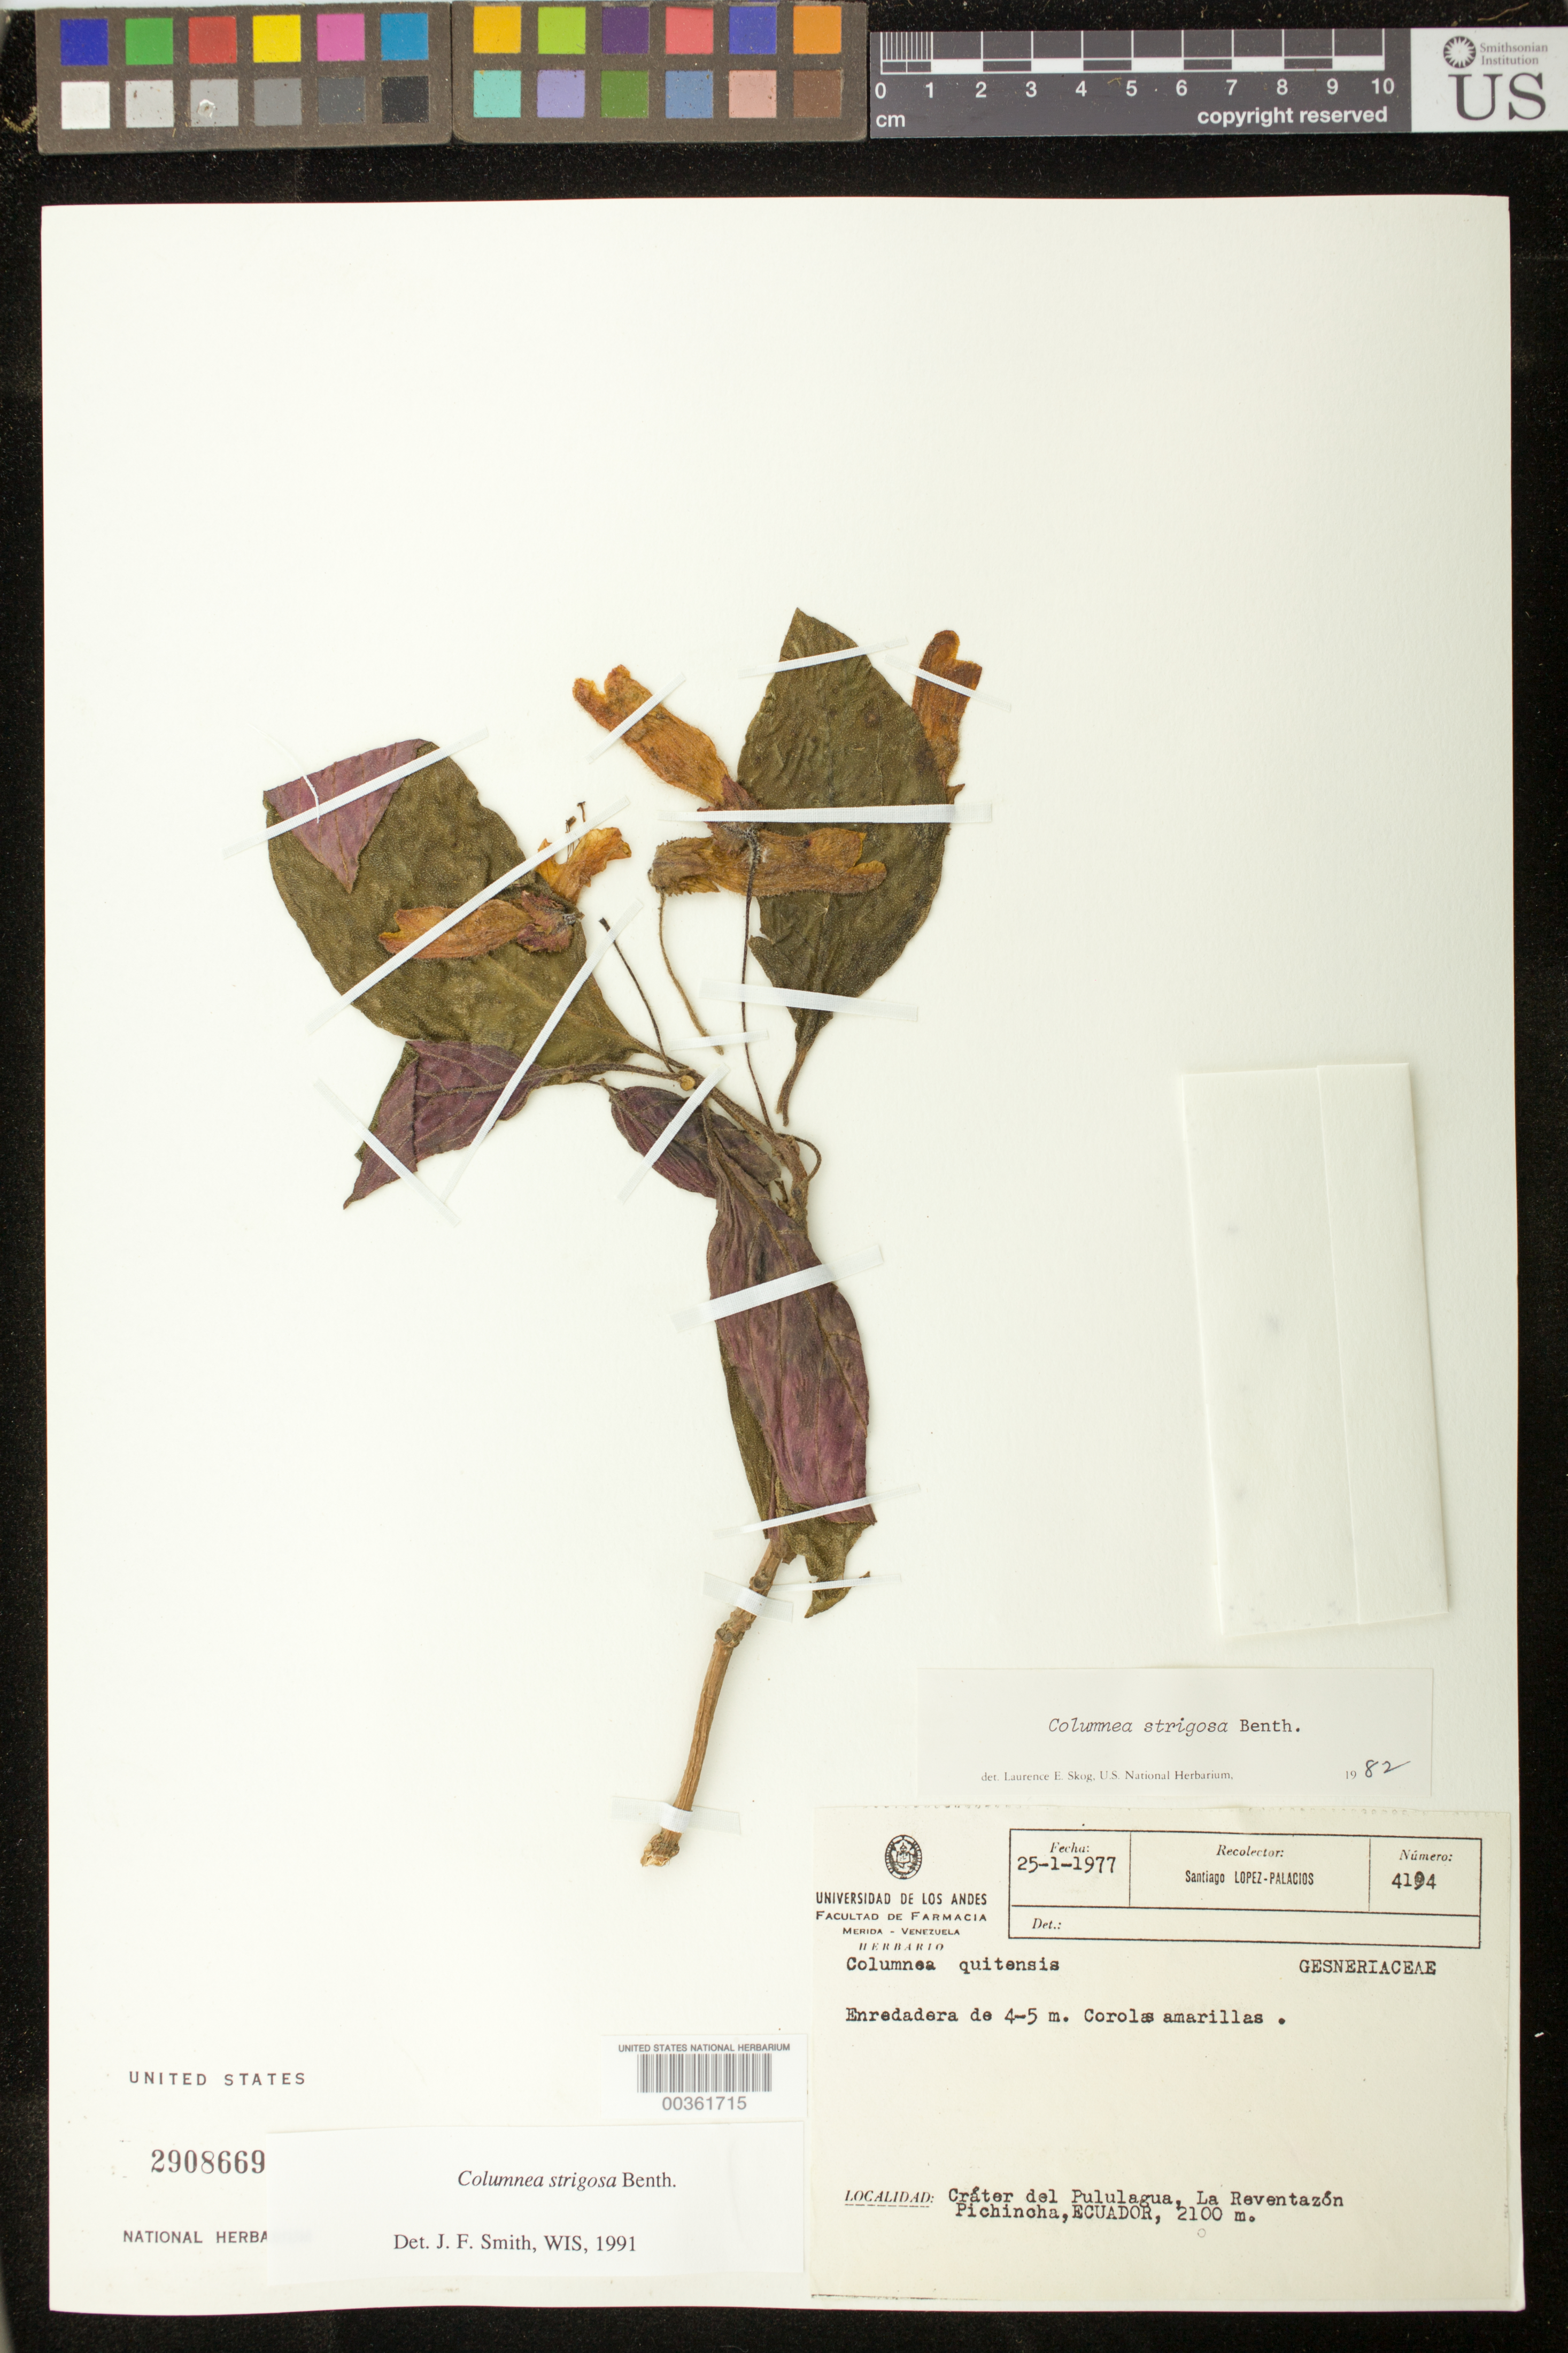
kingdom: Plantae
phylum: Tracheophyta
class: Magnoliopsida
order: Lamiales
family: Gesneriaceae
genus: Columnea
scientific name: Columnea strigosa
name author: Benth.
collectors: S. Lopez-P.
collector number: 4194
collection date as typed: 25 Jan 1977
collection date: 1977-01-25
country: Ecuador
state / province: Pichincha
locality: Crater del Pululagua, La Reventazon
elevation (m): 2100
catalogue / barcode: US 2908669